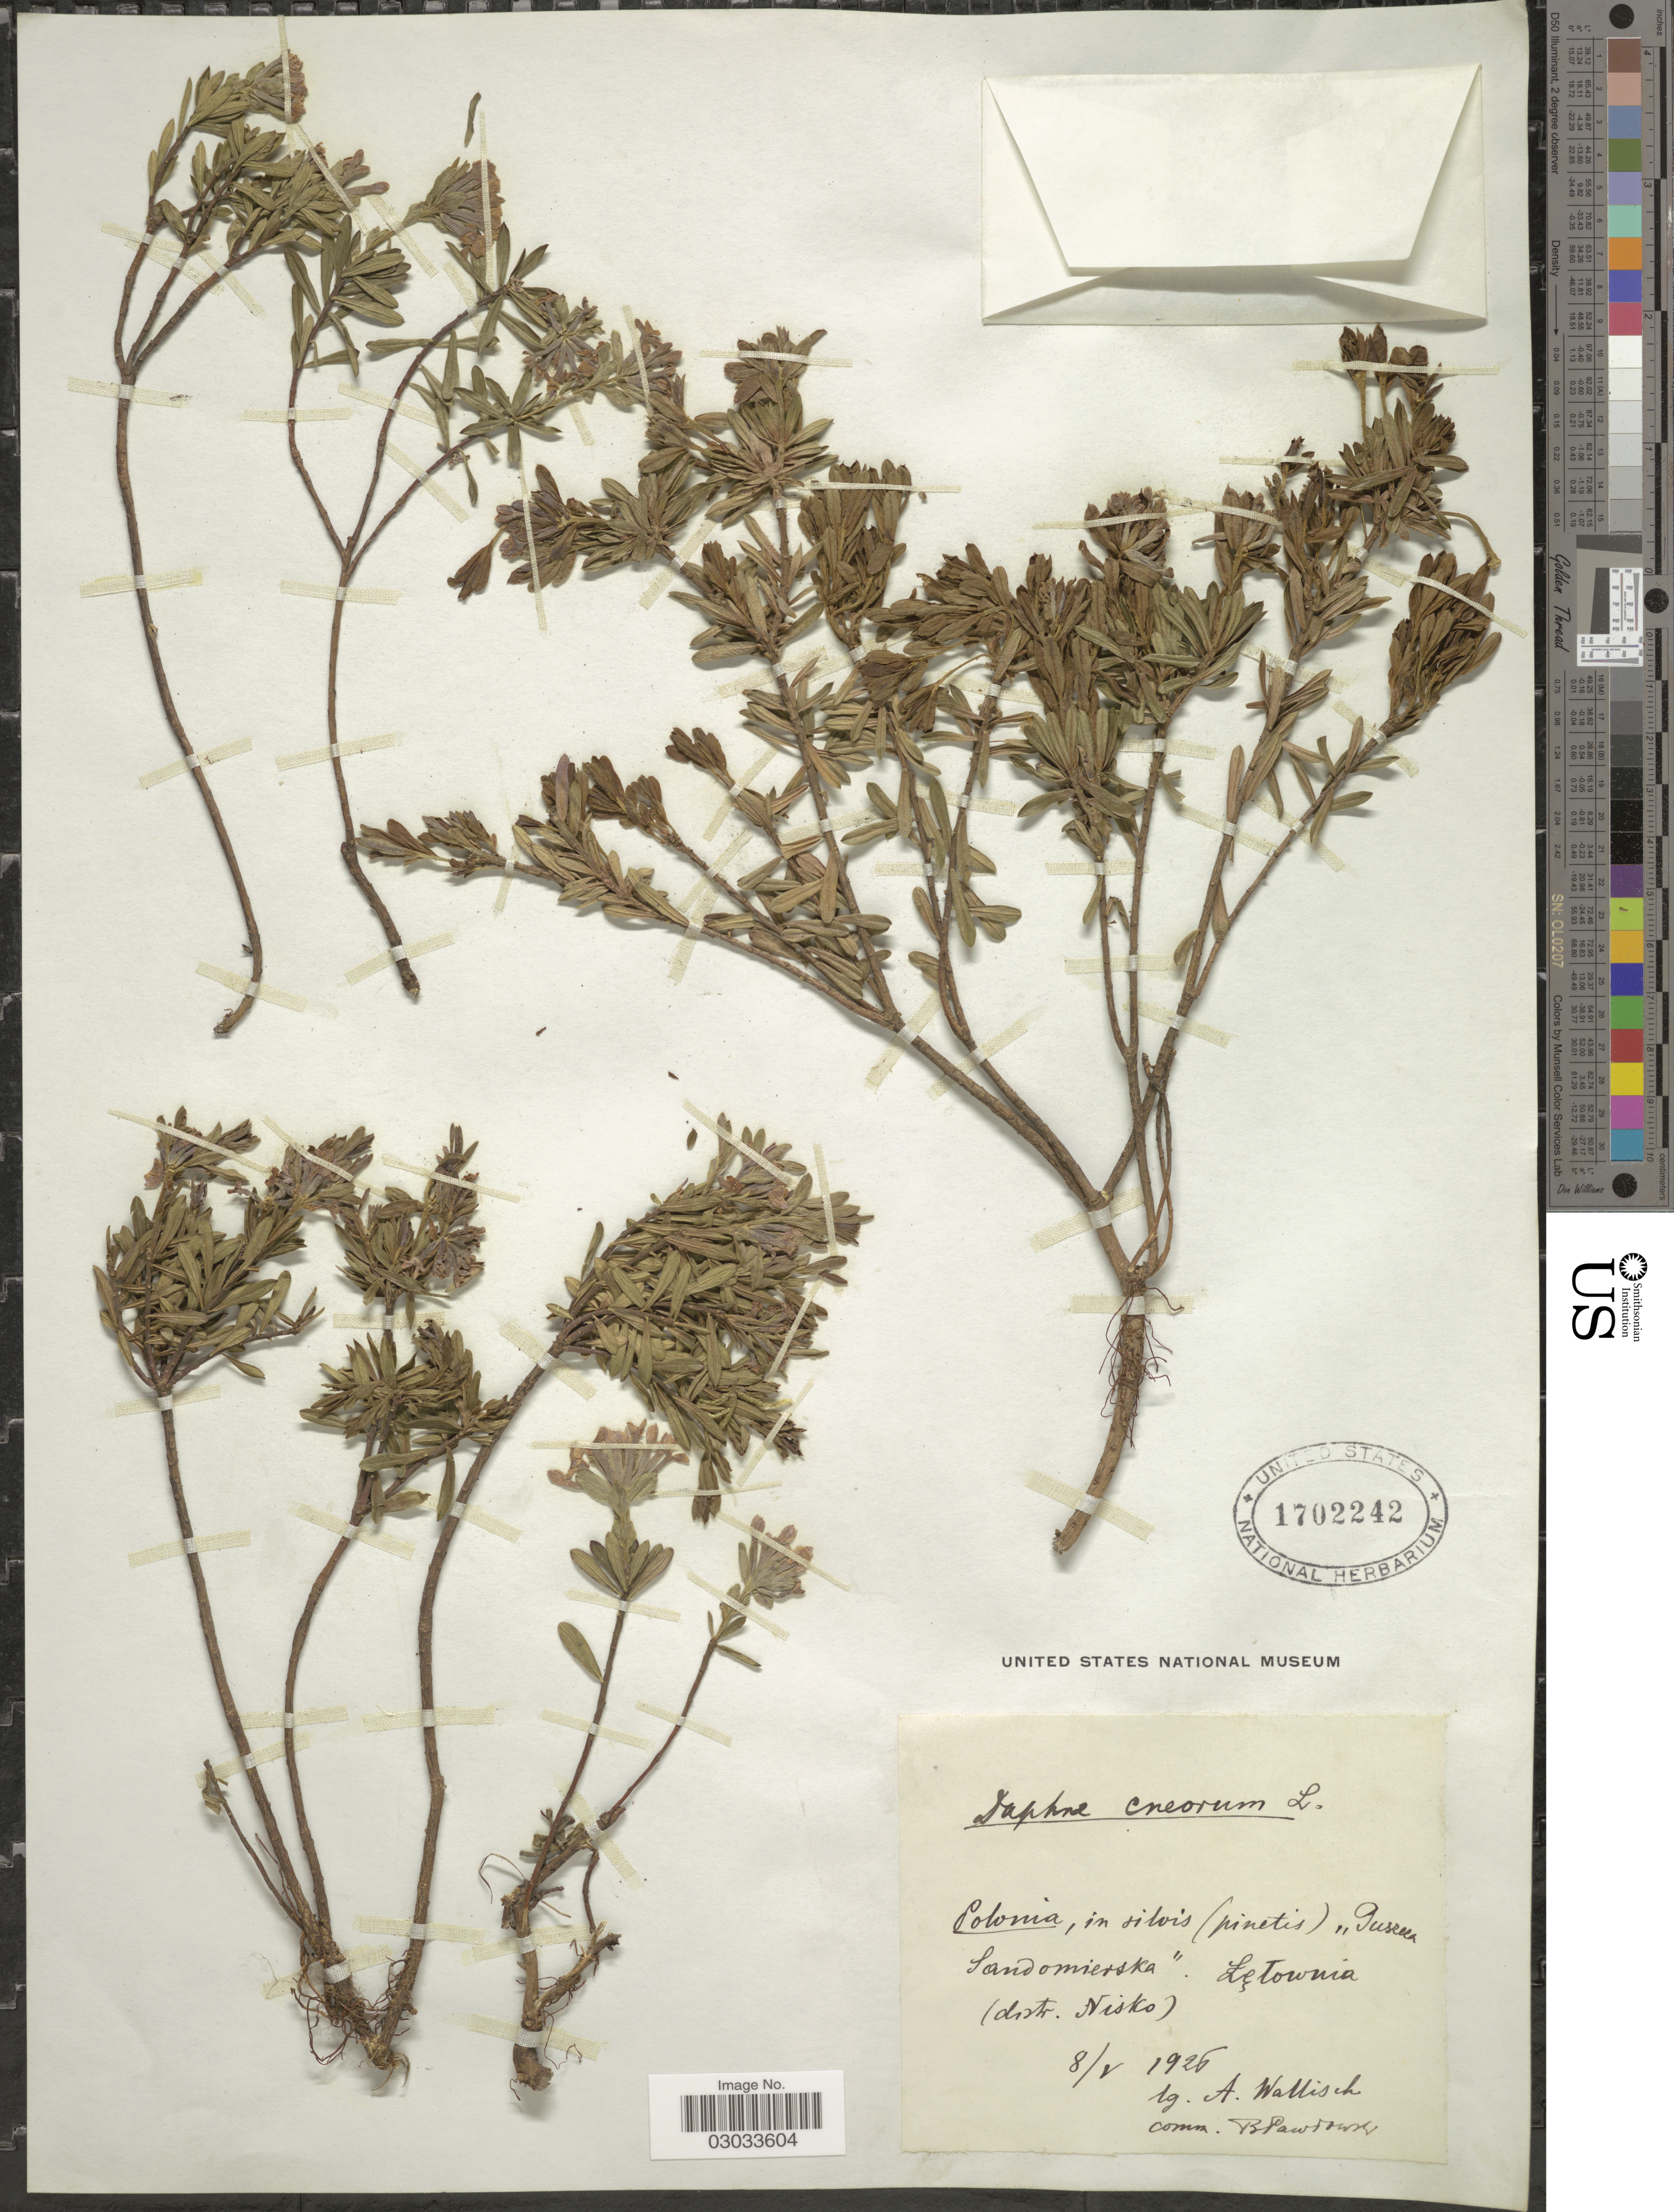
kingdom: Plantae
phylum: Tracheophyta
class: Magnoliopsida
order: Malvales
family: Thymelaeaceae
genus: Daphne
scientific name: Daphne cneorum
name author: L.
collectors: A. Wallisch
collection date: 1926-05-08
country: Poland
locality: Polonia, in silvis (pinetis) "Jusseau [interpreted] Sandomierska". Letownia (distr. Nisko).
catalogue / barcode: US 1702242